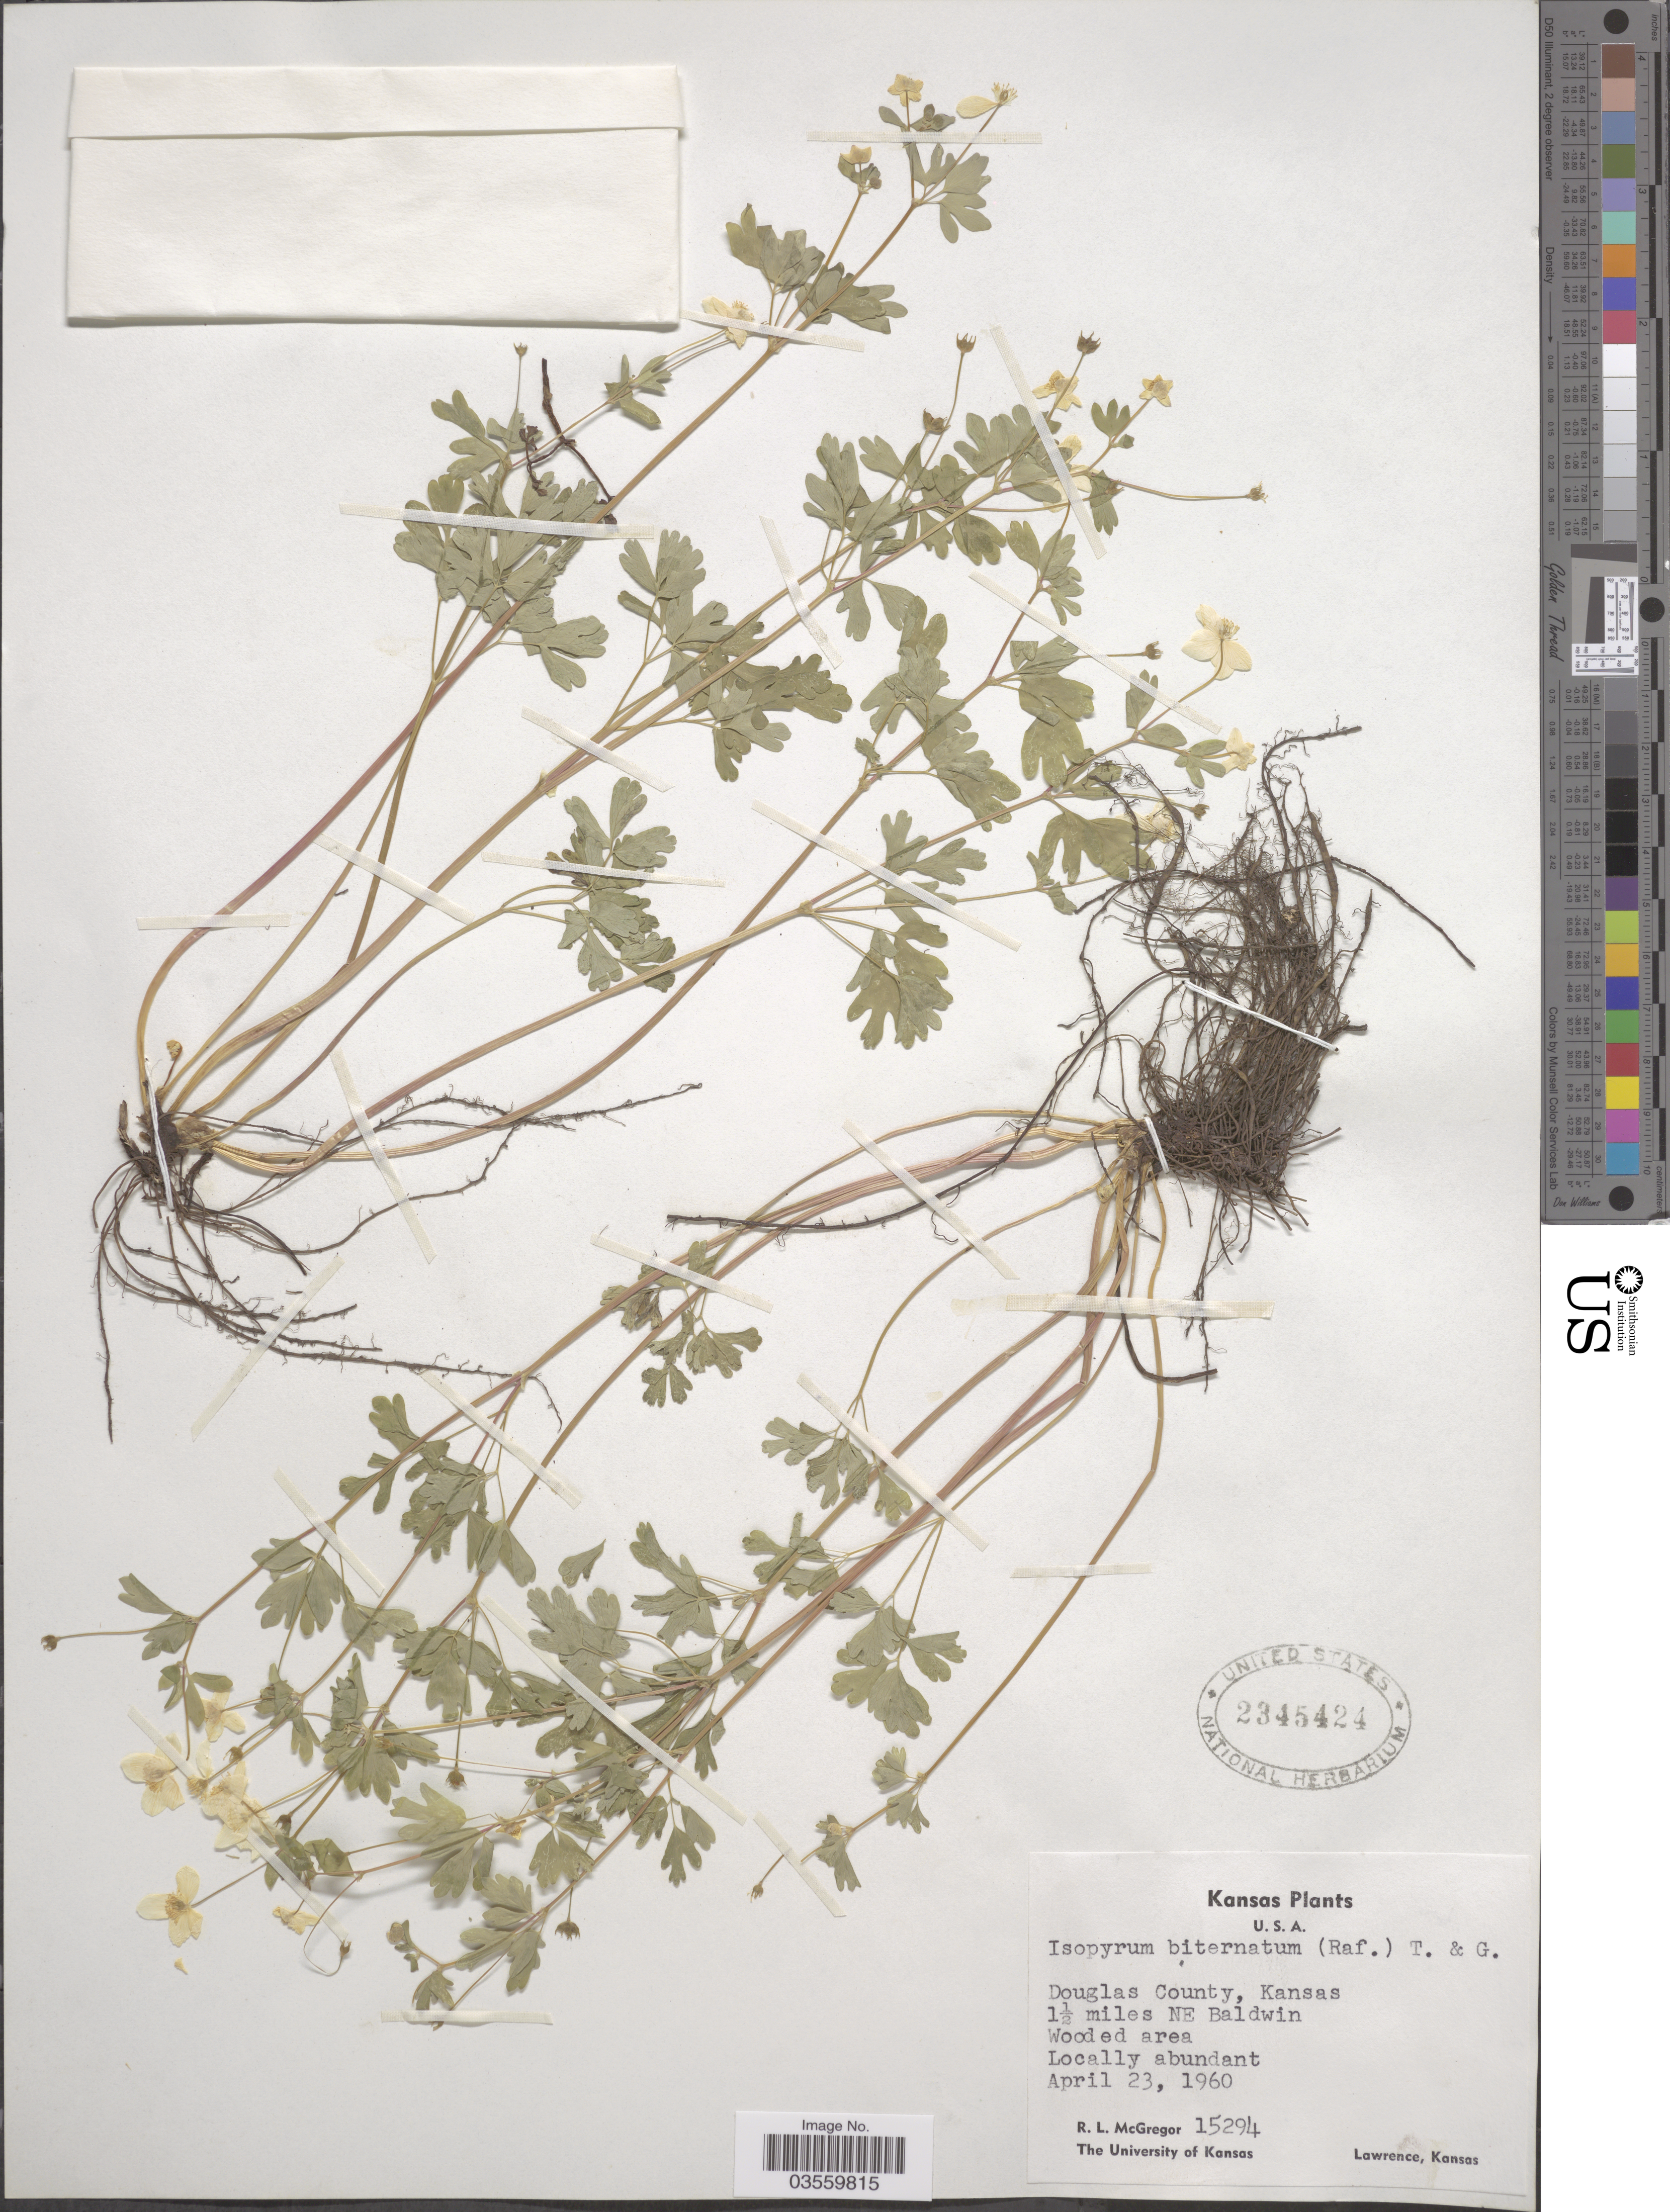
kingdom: Plantae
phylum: Tracheophyta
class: Magnoliopsida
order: Ranunculales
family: Ranunculaceae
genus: Enemion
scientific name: Enemion biternatum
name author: (Torr. & A. Gray) Raf.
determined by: Strong, Mark T., (BOT), Smithsonian Institution - National Museum of Natural History (UNITED STATES)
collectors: R. McGregor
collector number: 15294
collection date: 1960-04-23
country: United States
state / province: Kansas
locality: Douglas County. 1½ miles NE Baldwin.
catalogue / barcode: US 2345424